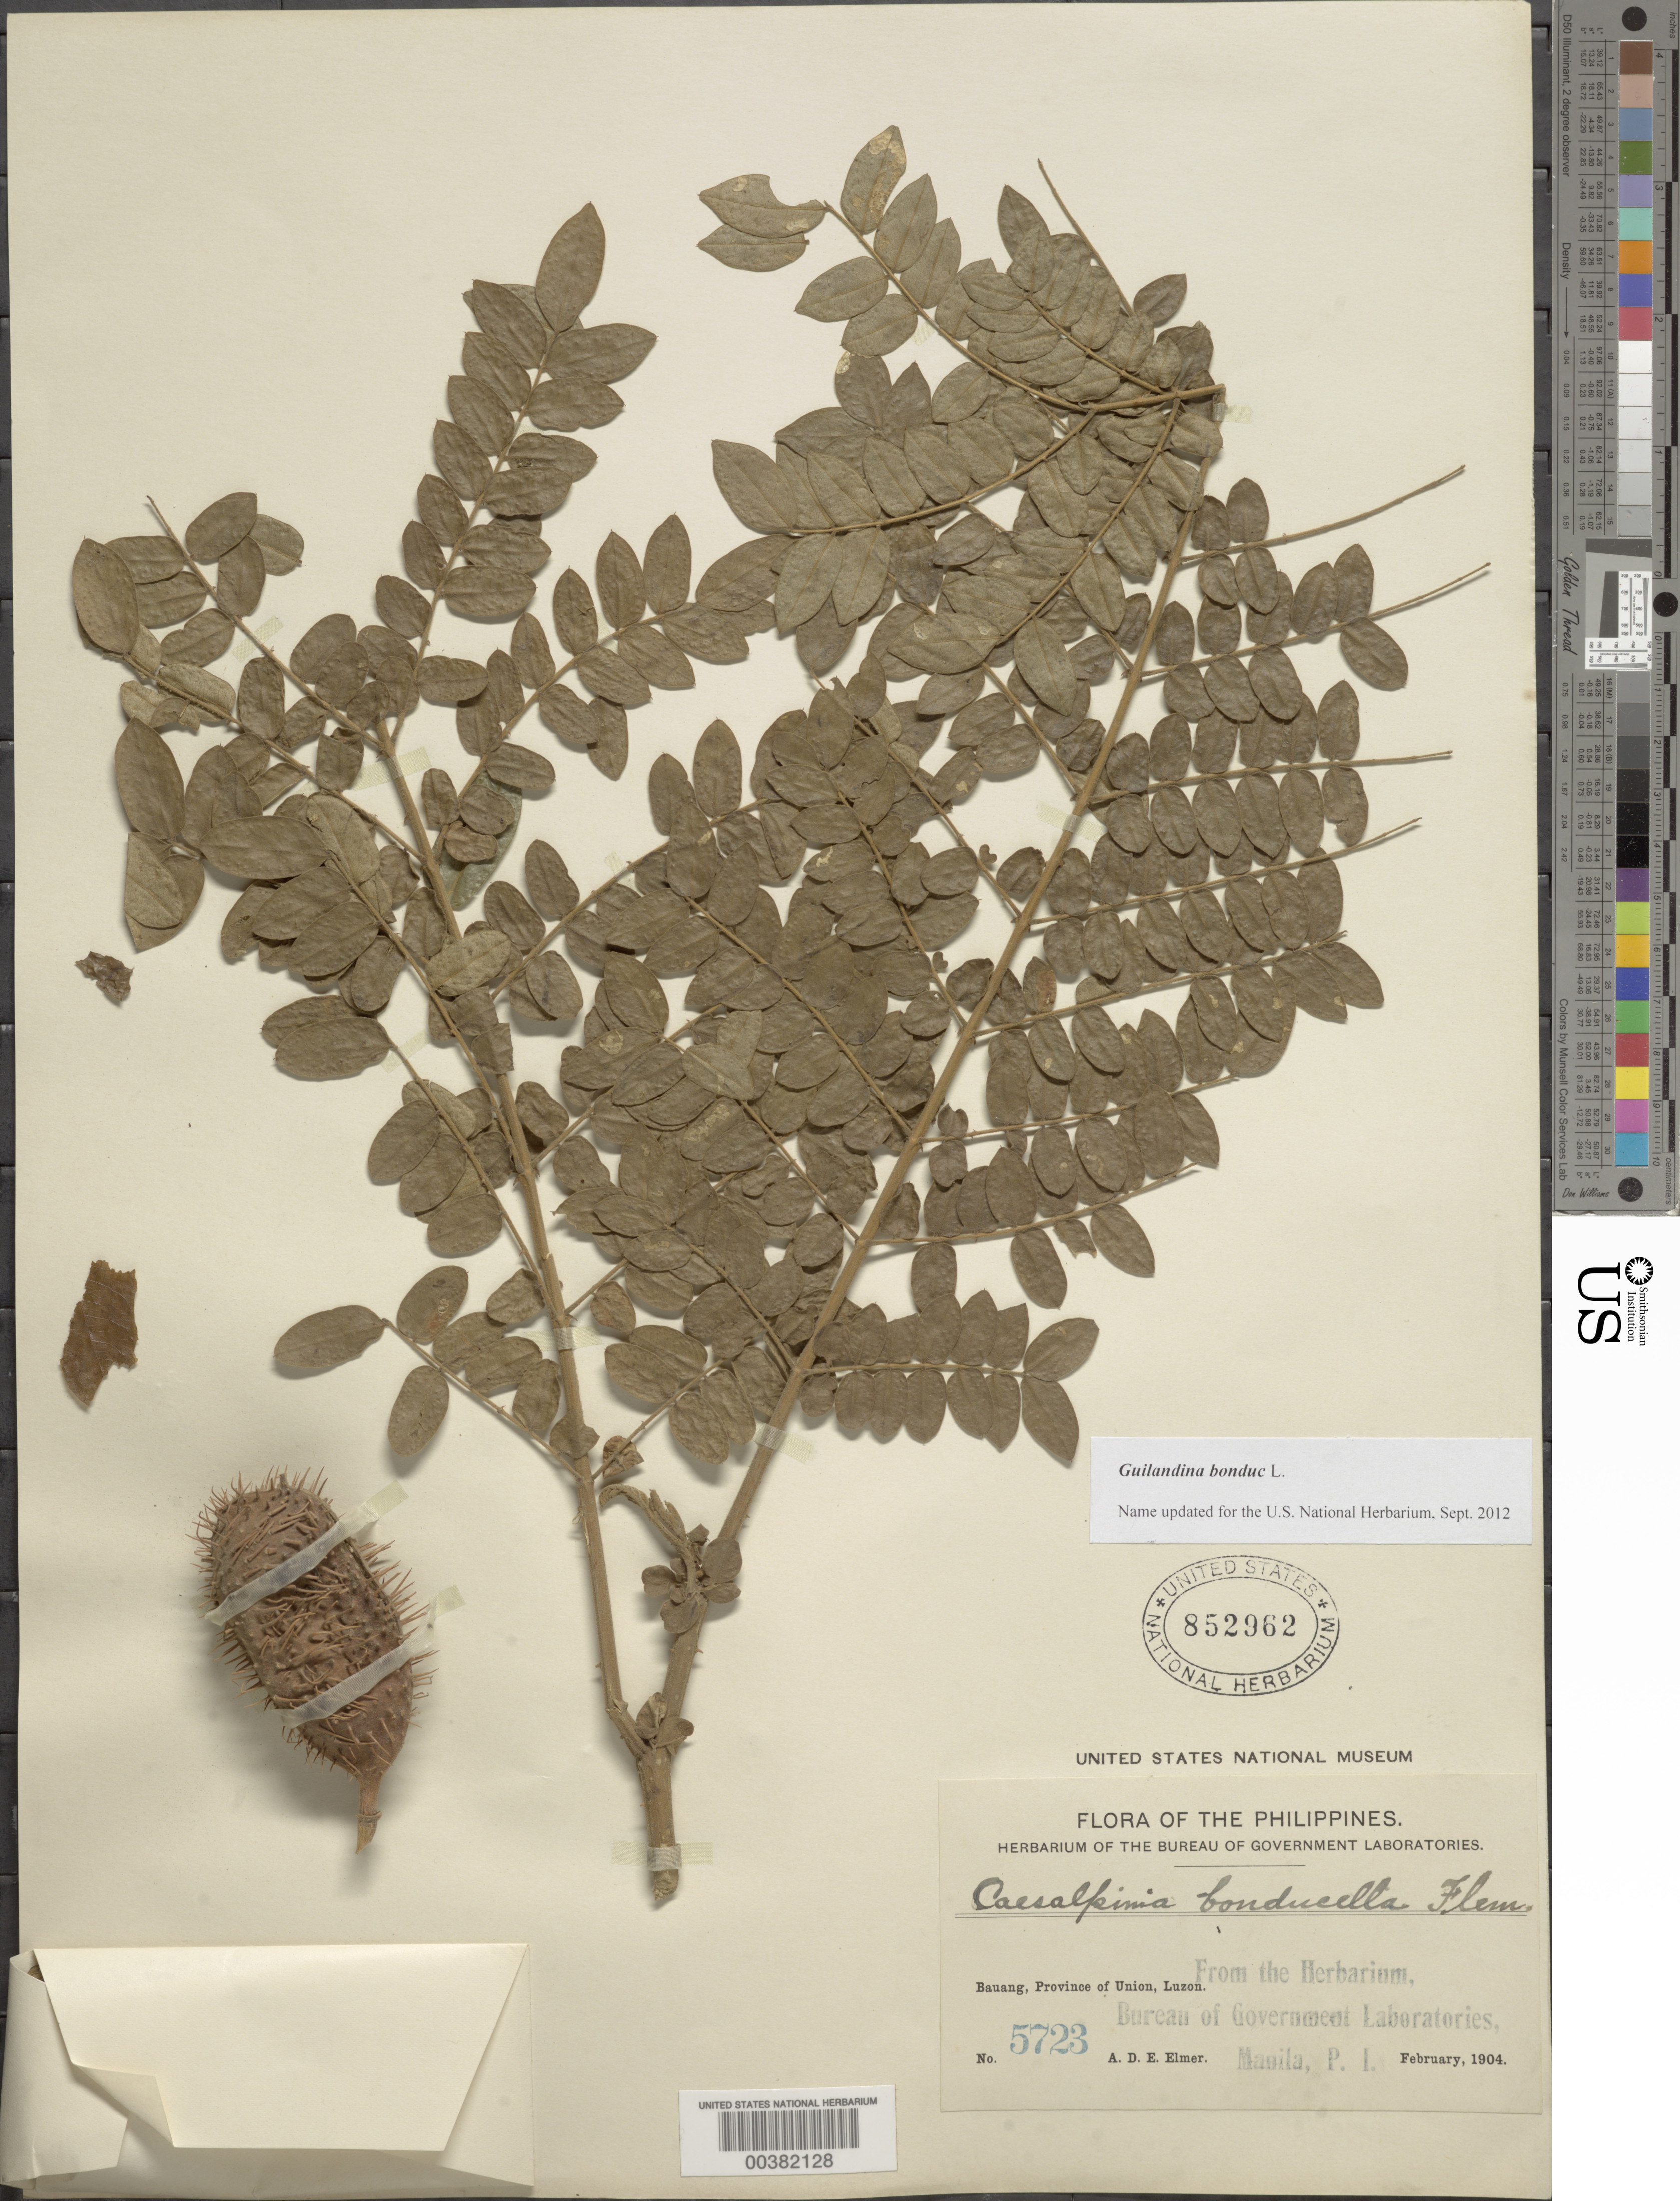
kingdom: Plantae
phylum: Tracheophyta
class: Magnoliopsida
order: Fabales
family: Fabaceae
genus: Guilandina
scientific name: Guilandina bonduc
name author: L.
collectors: A. D. E. Elmer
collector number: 5723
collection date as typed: Feb 1904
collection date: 1904-02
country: Philippines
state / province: Ilocos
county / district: La Union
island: Luzon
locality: Bauang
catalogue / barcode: US 852962